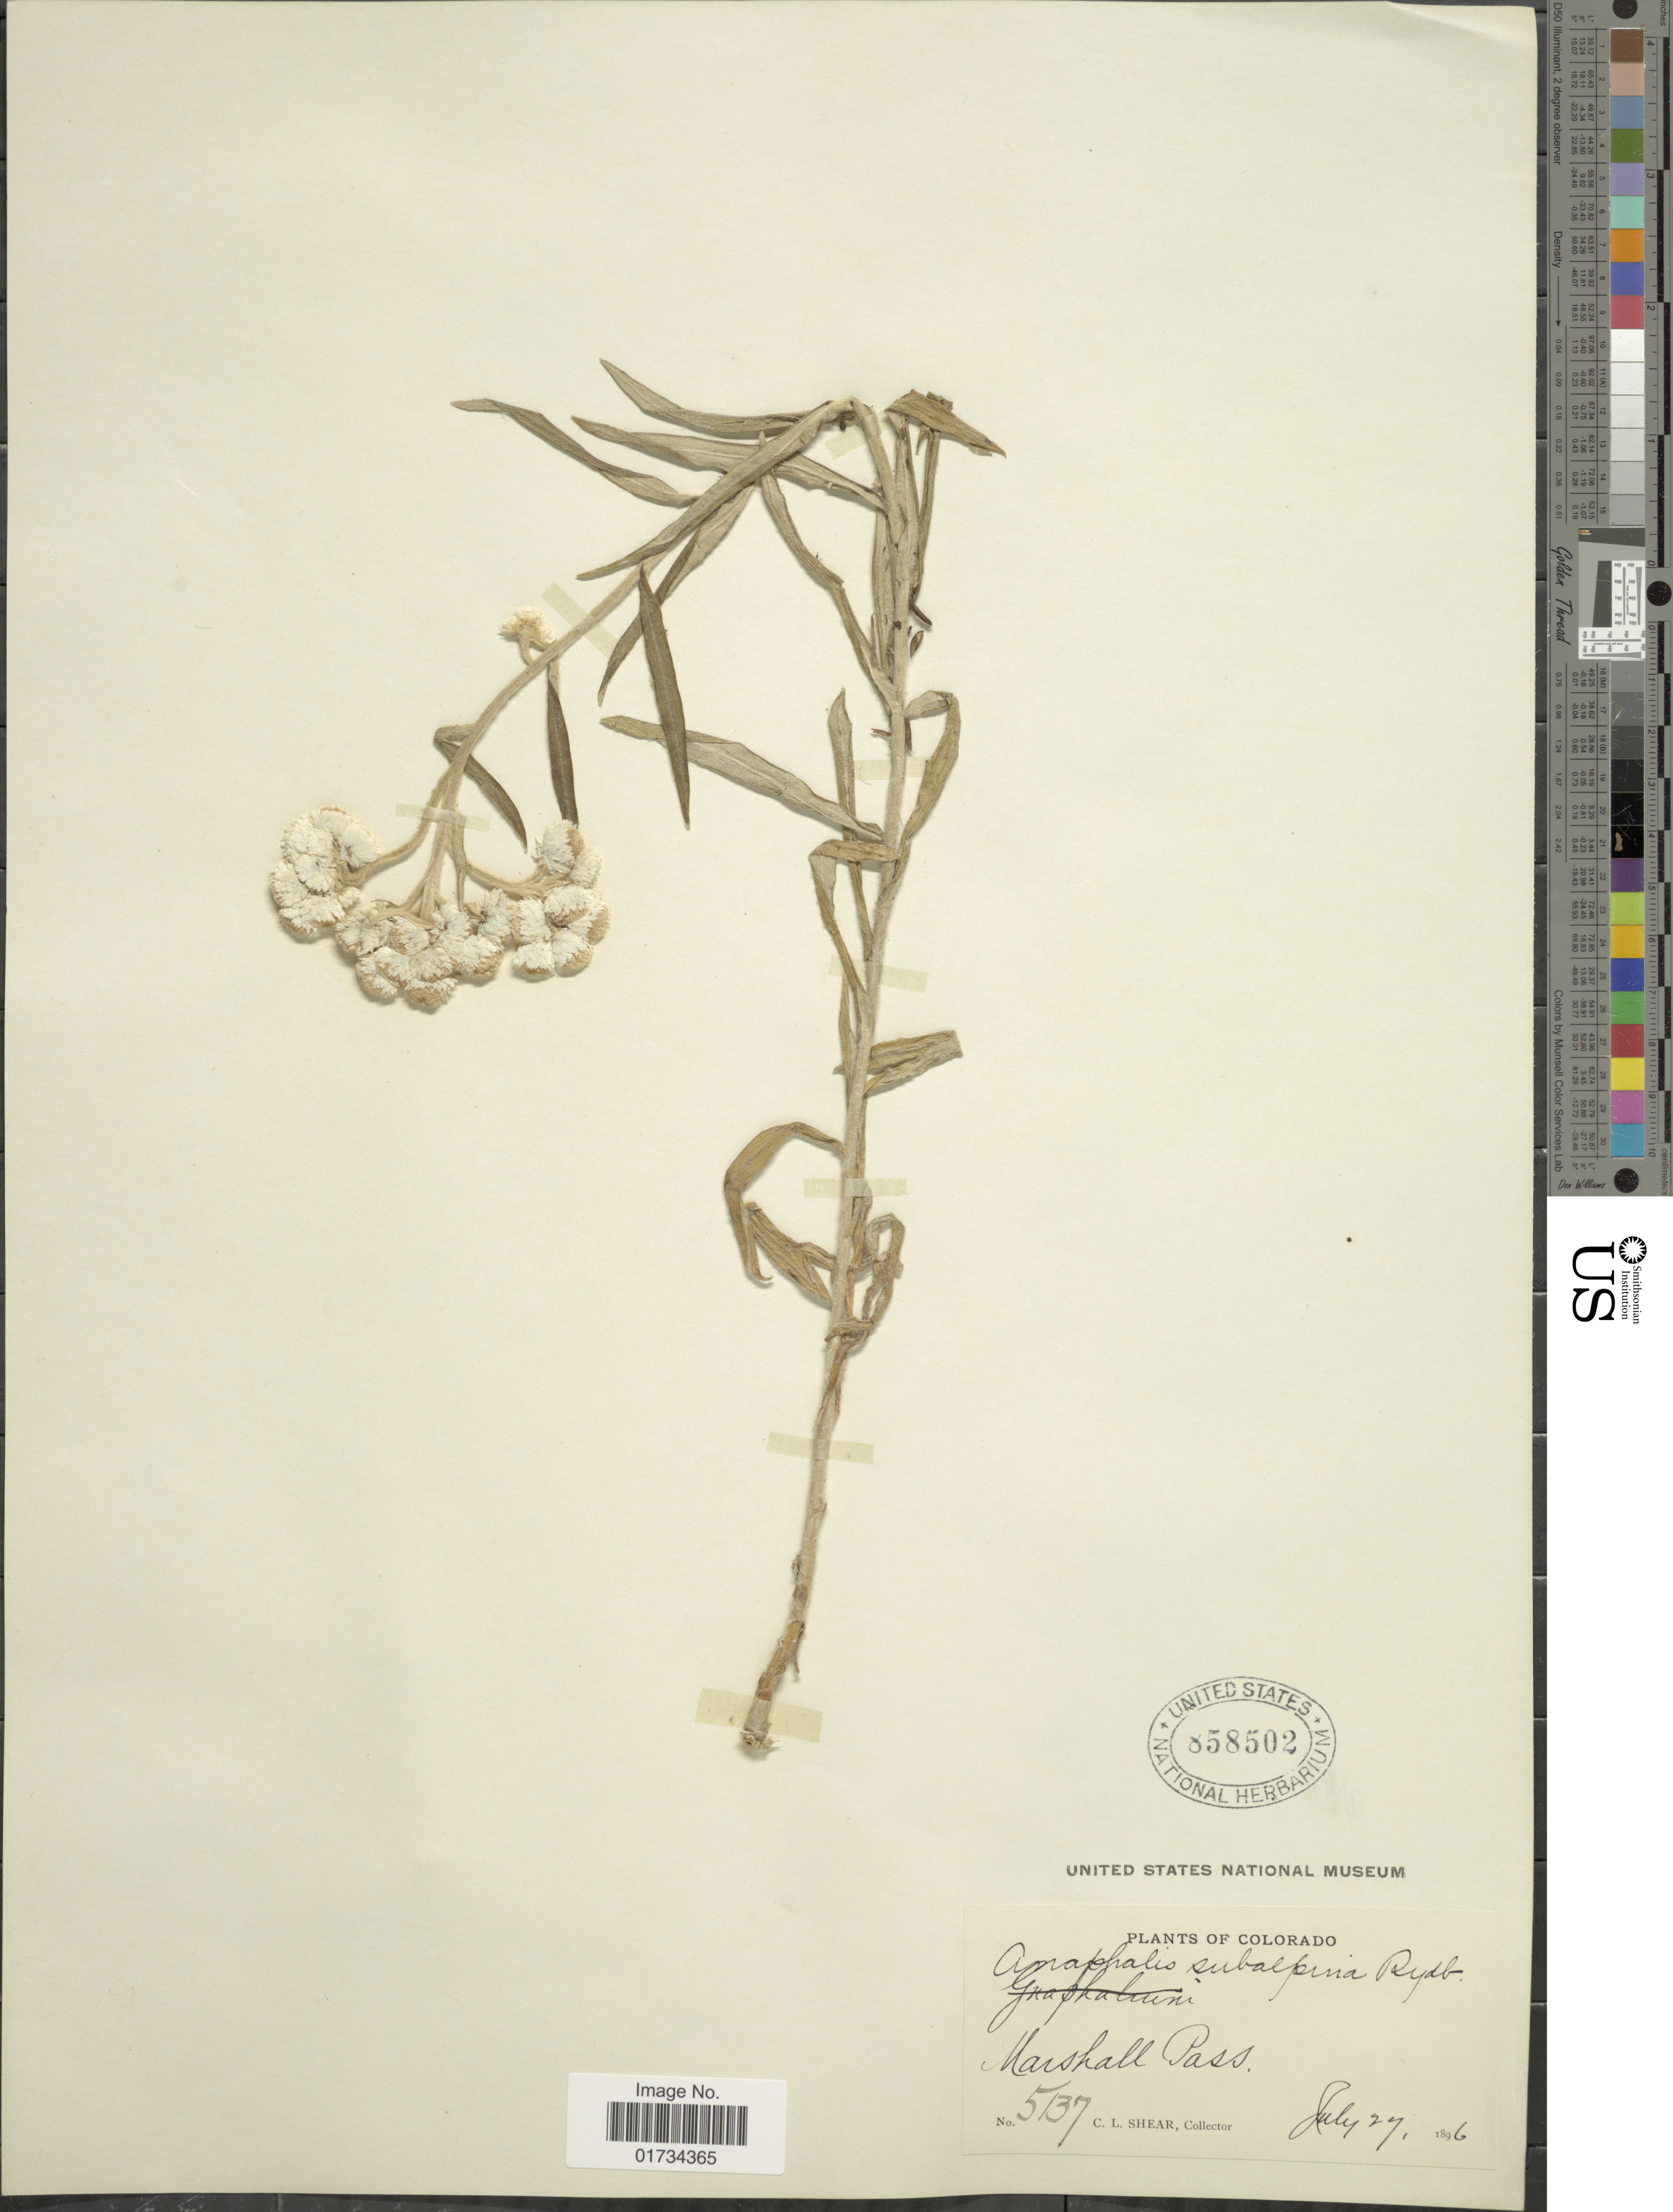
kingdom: Plantae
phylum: Tracheophyta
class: Magnoliopsida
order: Asterales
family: Asteraceae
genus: Anaphalis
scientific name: Anaphalis subalpina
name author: (A. Gray) Rydb.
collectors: C. L. Shear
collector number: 5137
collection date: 1896-07-27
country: United States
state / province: Colorado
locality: Colorado. Marshall Pass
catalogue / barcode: US 858502